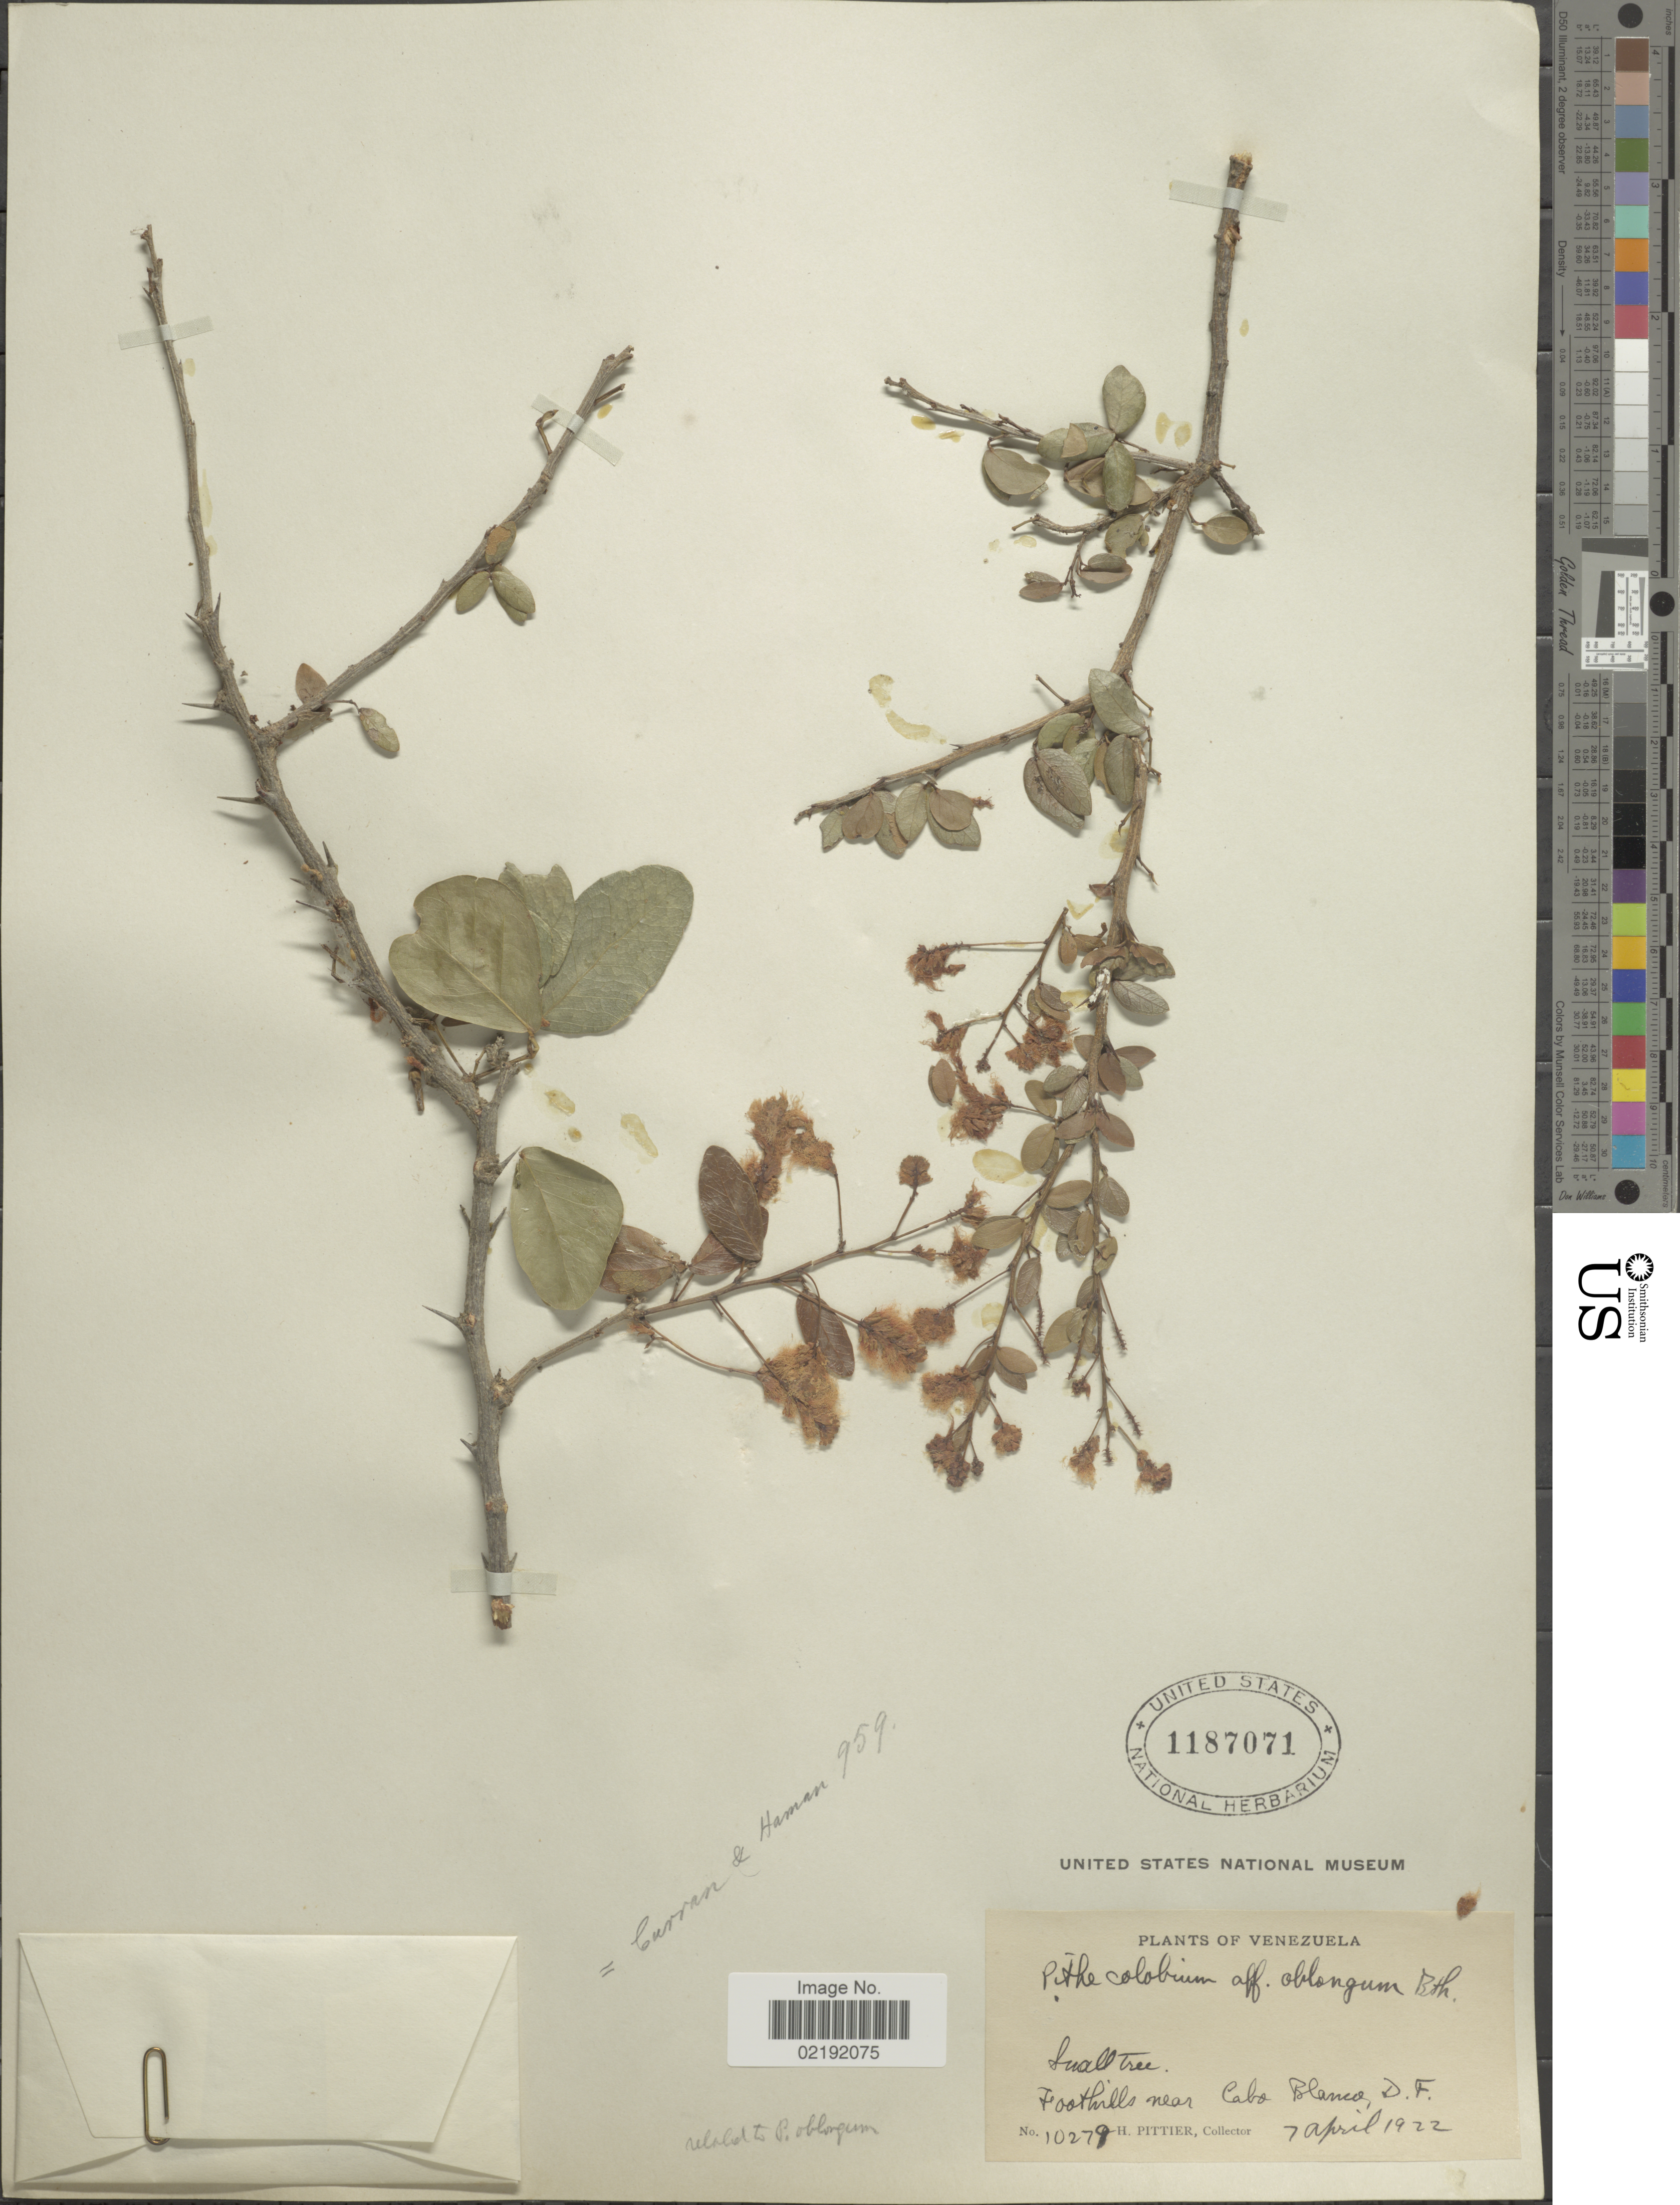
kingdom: Plantae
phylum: Tracheophyta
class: Magnoliopsida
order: Fabales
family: Fabaceae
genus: Pithecellobium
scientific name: Pithecellobium oblongum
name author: Benth.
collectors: H. F. Pittier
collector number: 10279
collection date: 1922-04-07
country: Venezuela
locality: Foothills near Cabo Blanco, D.F.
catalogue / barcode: US 1187071